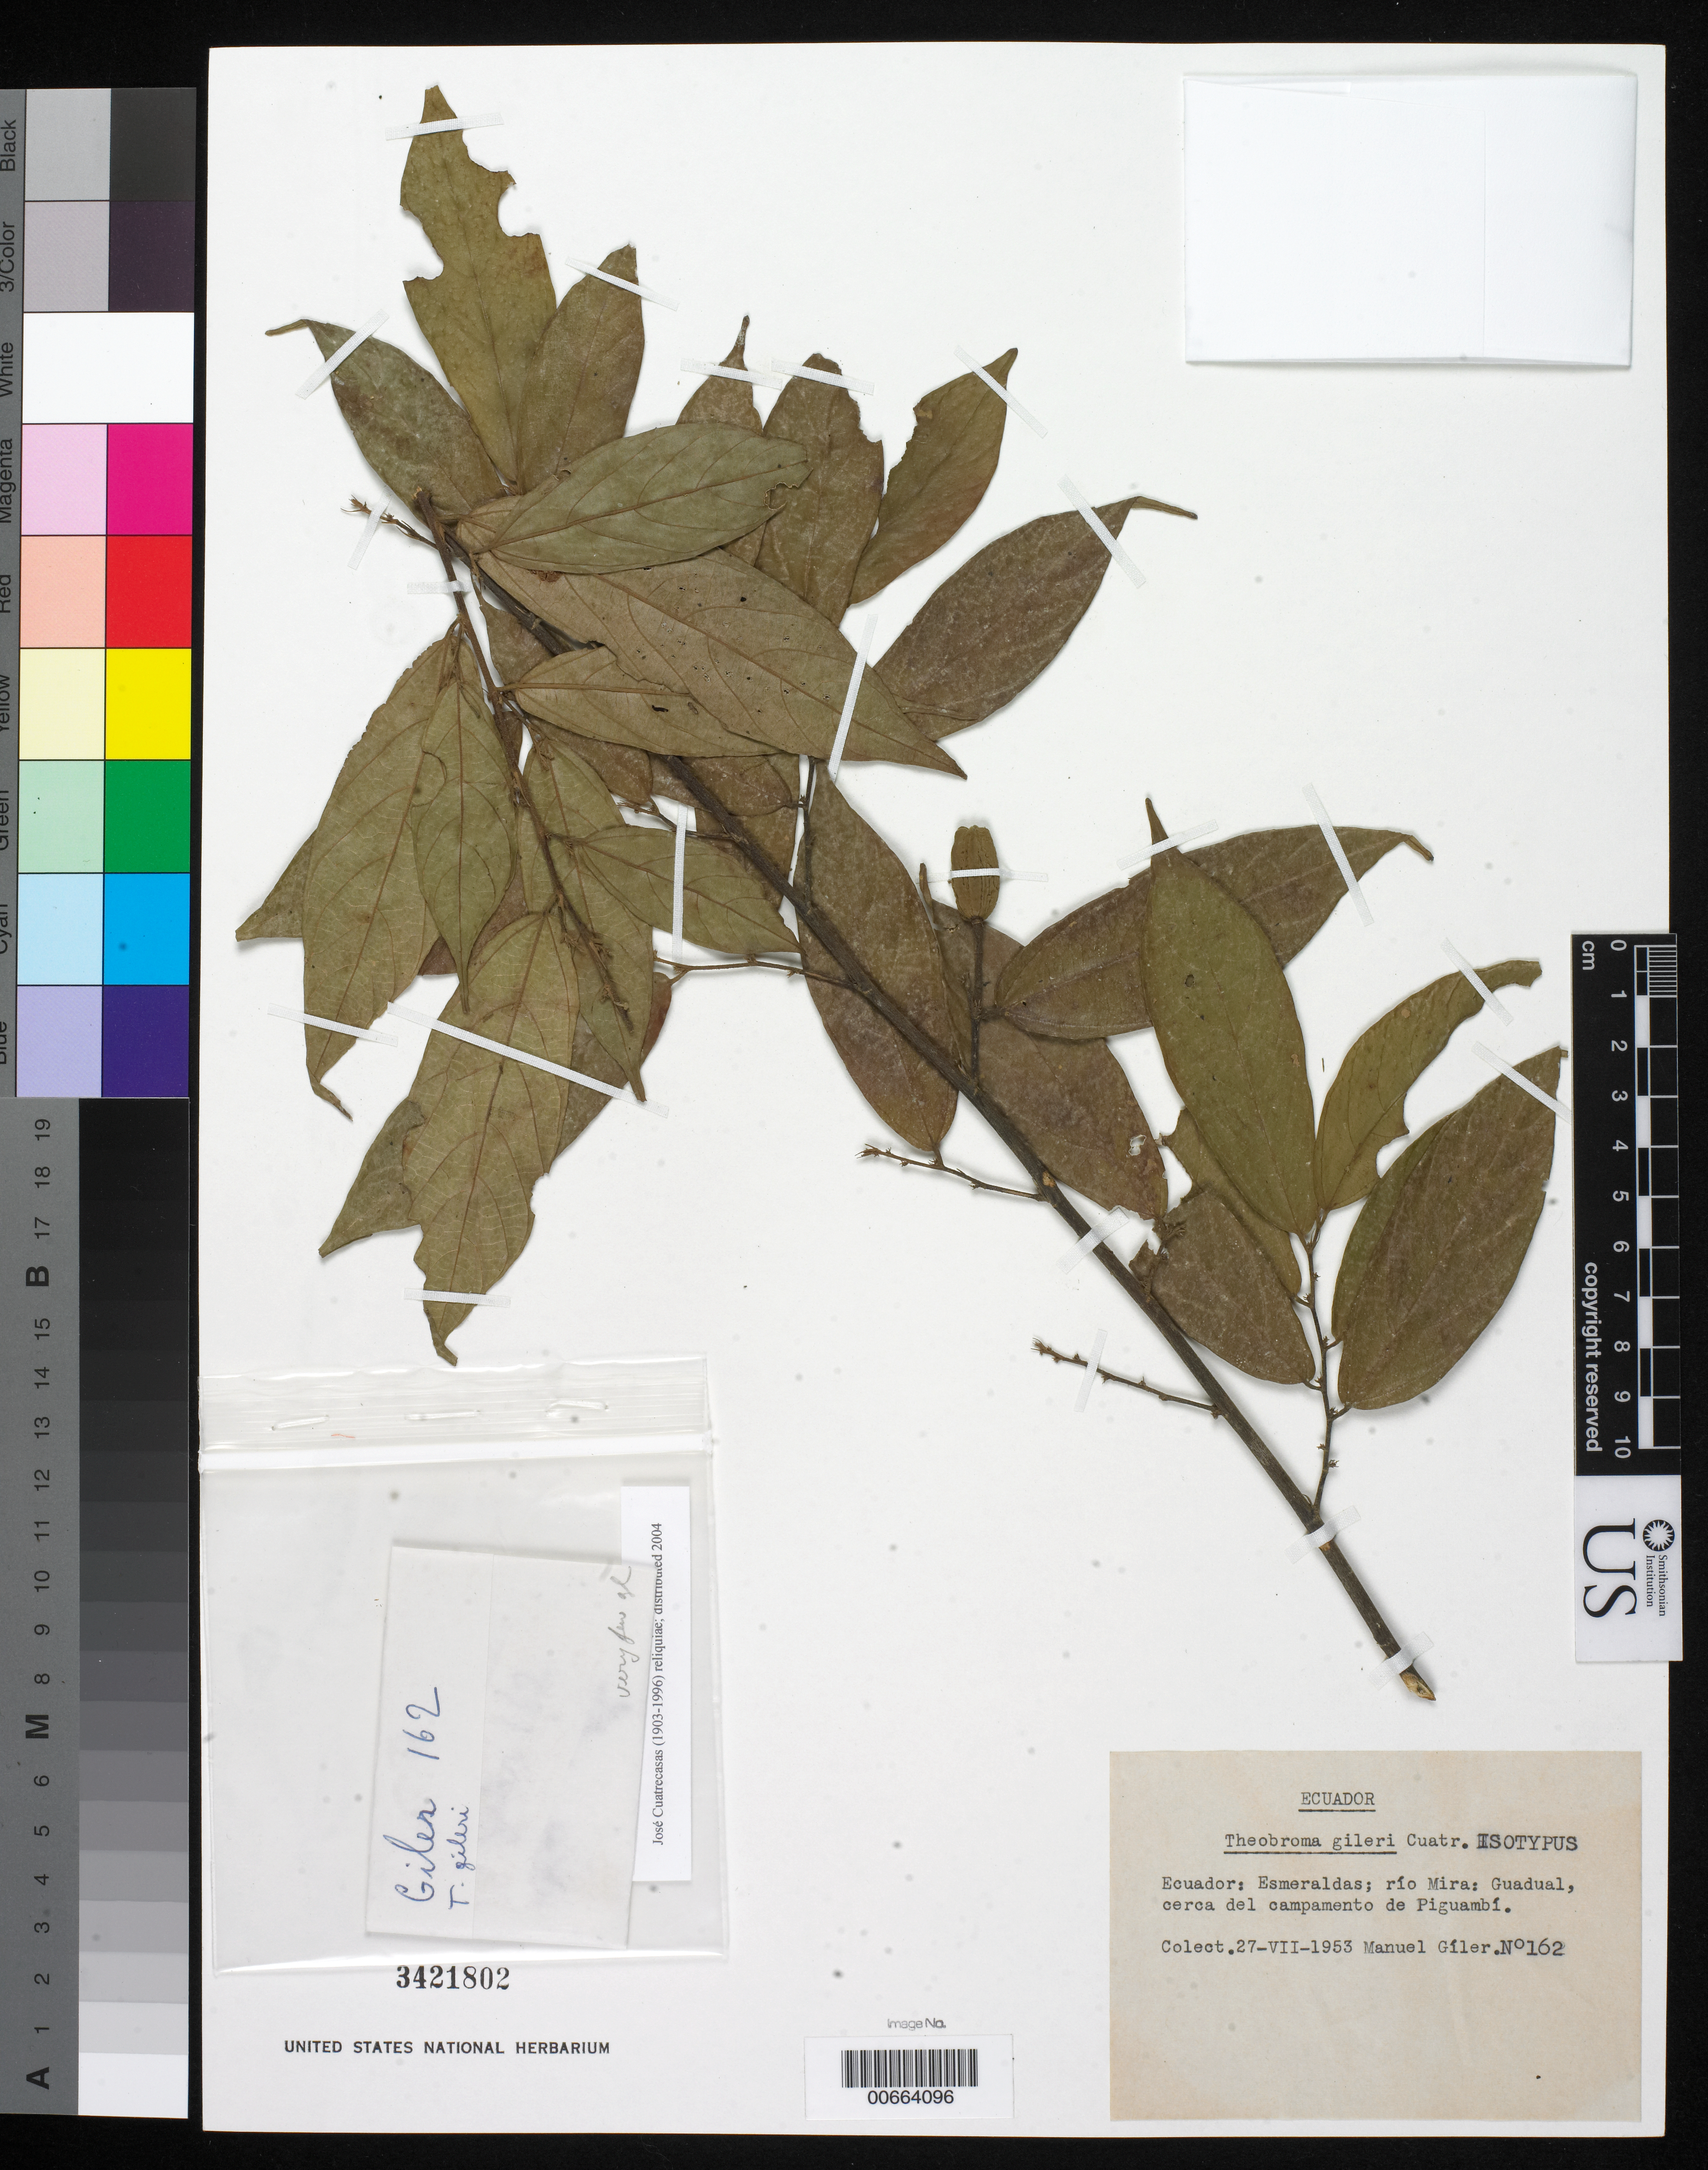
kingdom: Plantae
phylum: Tracheophyta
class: Magnoliopsida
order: Malvales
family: Malvaceae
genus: Theobroma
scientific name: Theobroma gileri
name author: Cuatrec.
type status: Isotype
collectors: M. Gíler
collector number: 162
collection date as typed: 27 Jul 1953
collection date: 1953-07-27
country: Ecuador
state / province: Esmeraldas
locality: Río Mira: Guadual, Cerca del Campamento de Piguambí.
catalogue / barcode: US 3421802